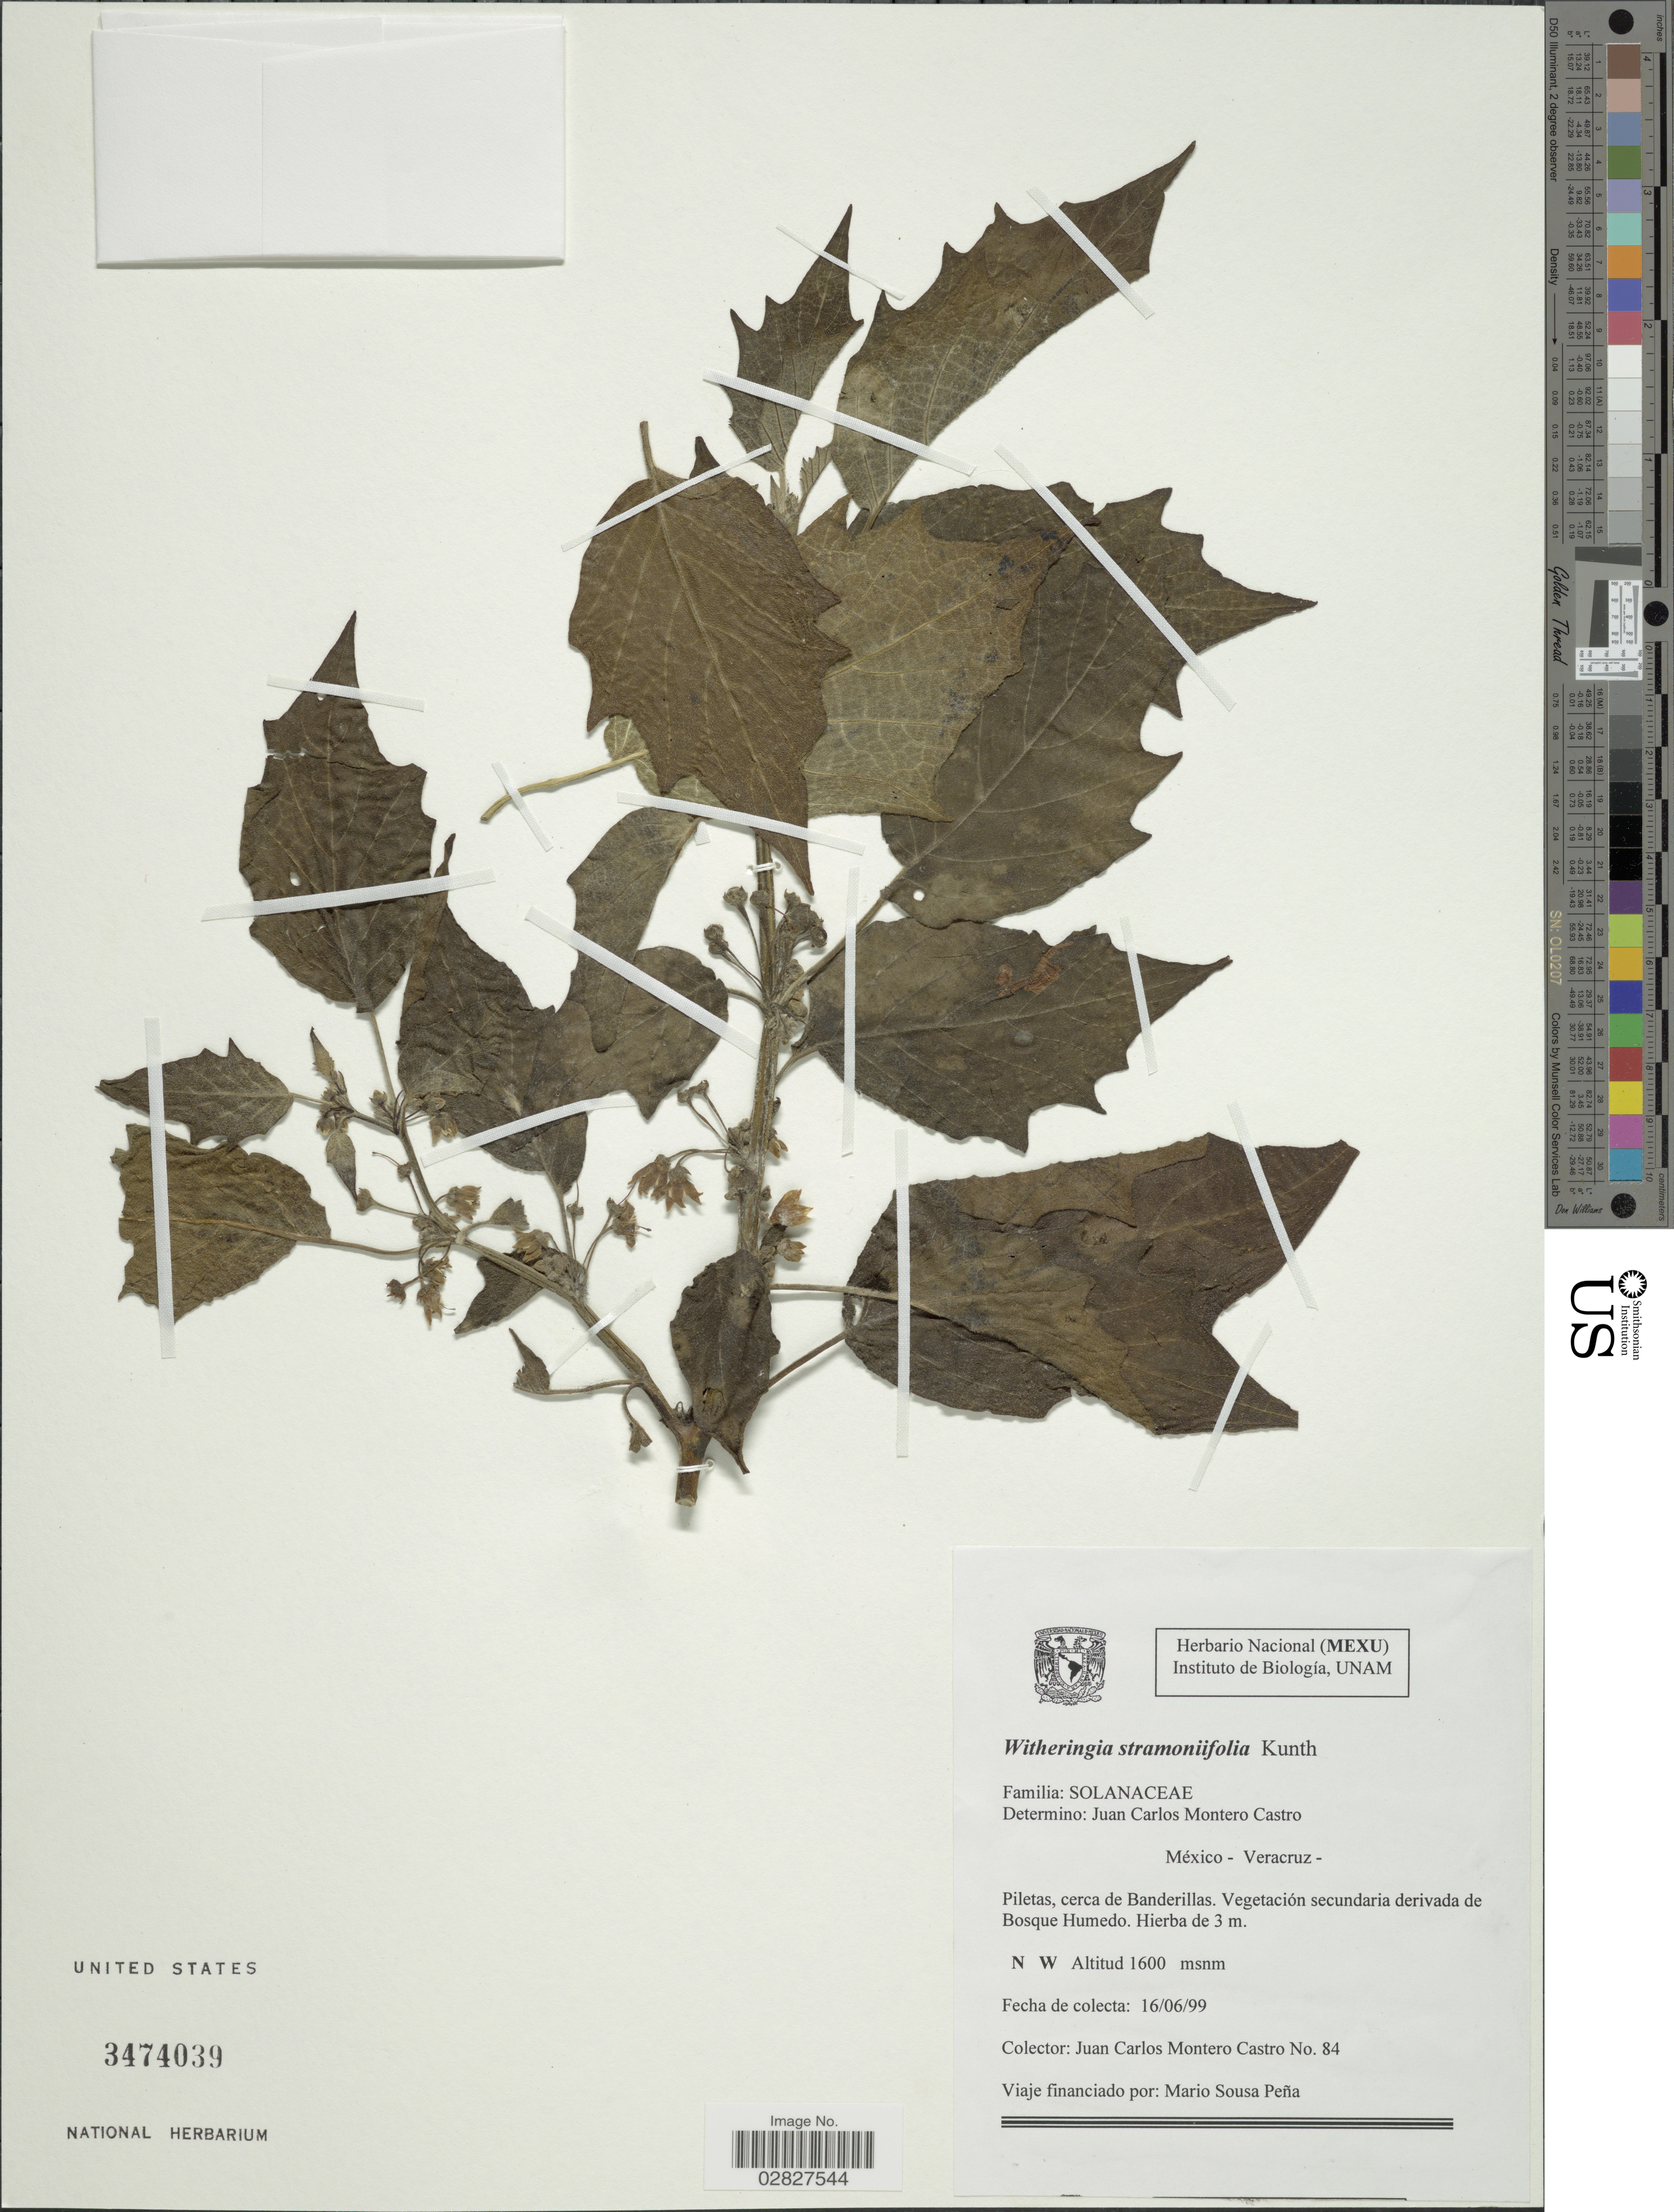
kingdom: Plantae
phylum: Tracheophyta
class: Magnoliopsida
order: Solanales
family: Solanaceae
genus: Witheringia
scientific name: Witheringia stramonifolia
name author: Kunth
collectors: J. Montero-Castro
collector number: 84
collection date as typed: Transcribed d/m/y: 16/6/99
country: Mexico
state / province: Veracruz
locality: Veracruz. Piletas, cerca de Banderillas.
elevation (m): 1600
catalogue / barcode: US 3474039